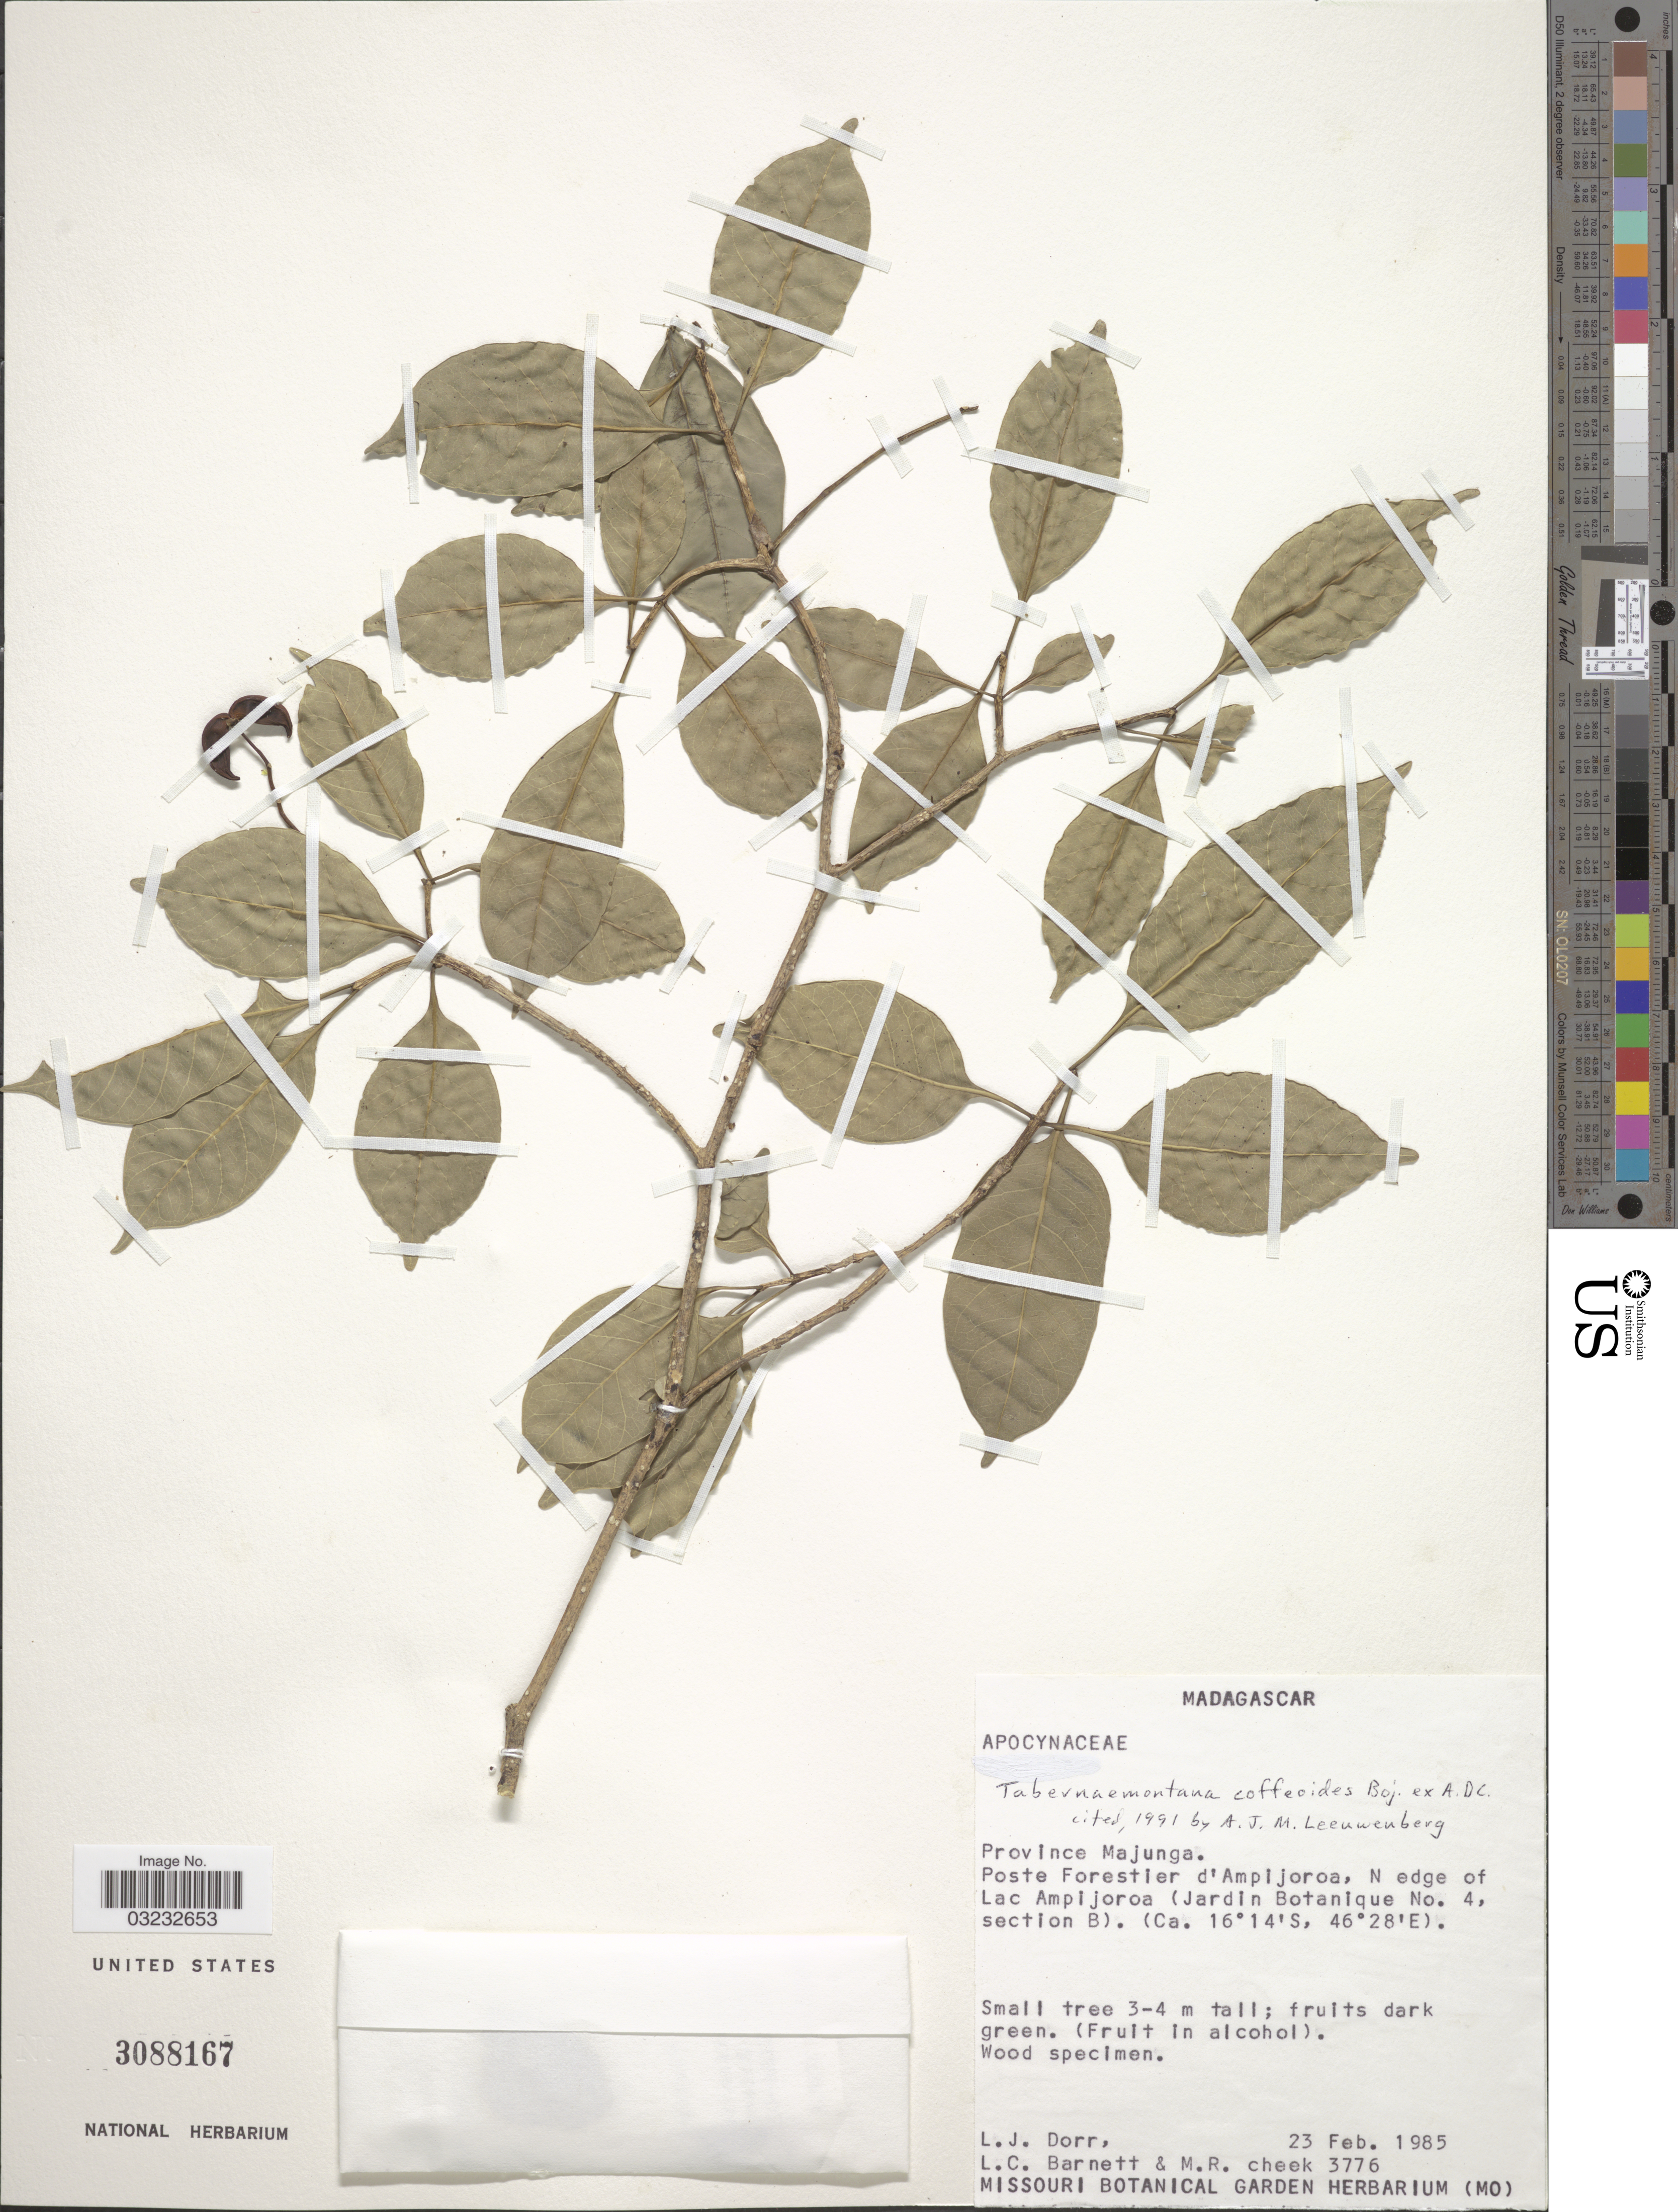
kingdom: Plantae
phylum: Tracheophyta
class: Magnoliopsida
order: Gentianales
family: Apocynaceae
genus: Tabernaemontana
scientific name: Tabernaemontana coffeoides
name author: Bojer ex A. DC.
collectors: L. J. Dorr, L. C. Barnett & M. Cheek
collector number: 3776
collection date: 1985-02-23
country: Madagascar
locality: Province Majunga. Poste Forestier d'Ampijoroa, N edge of Lac Ampijoroa Jardin Botanique No. 4, section B).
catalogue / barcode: US 3088167